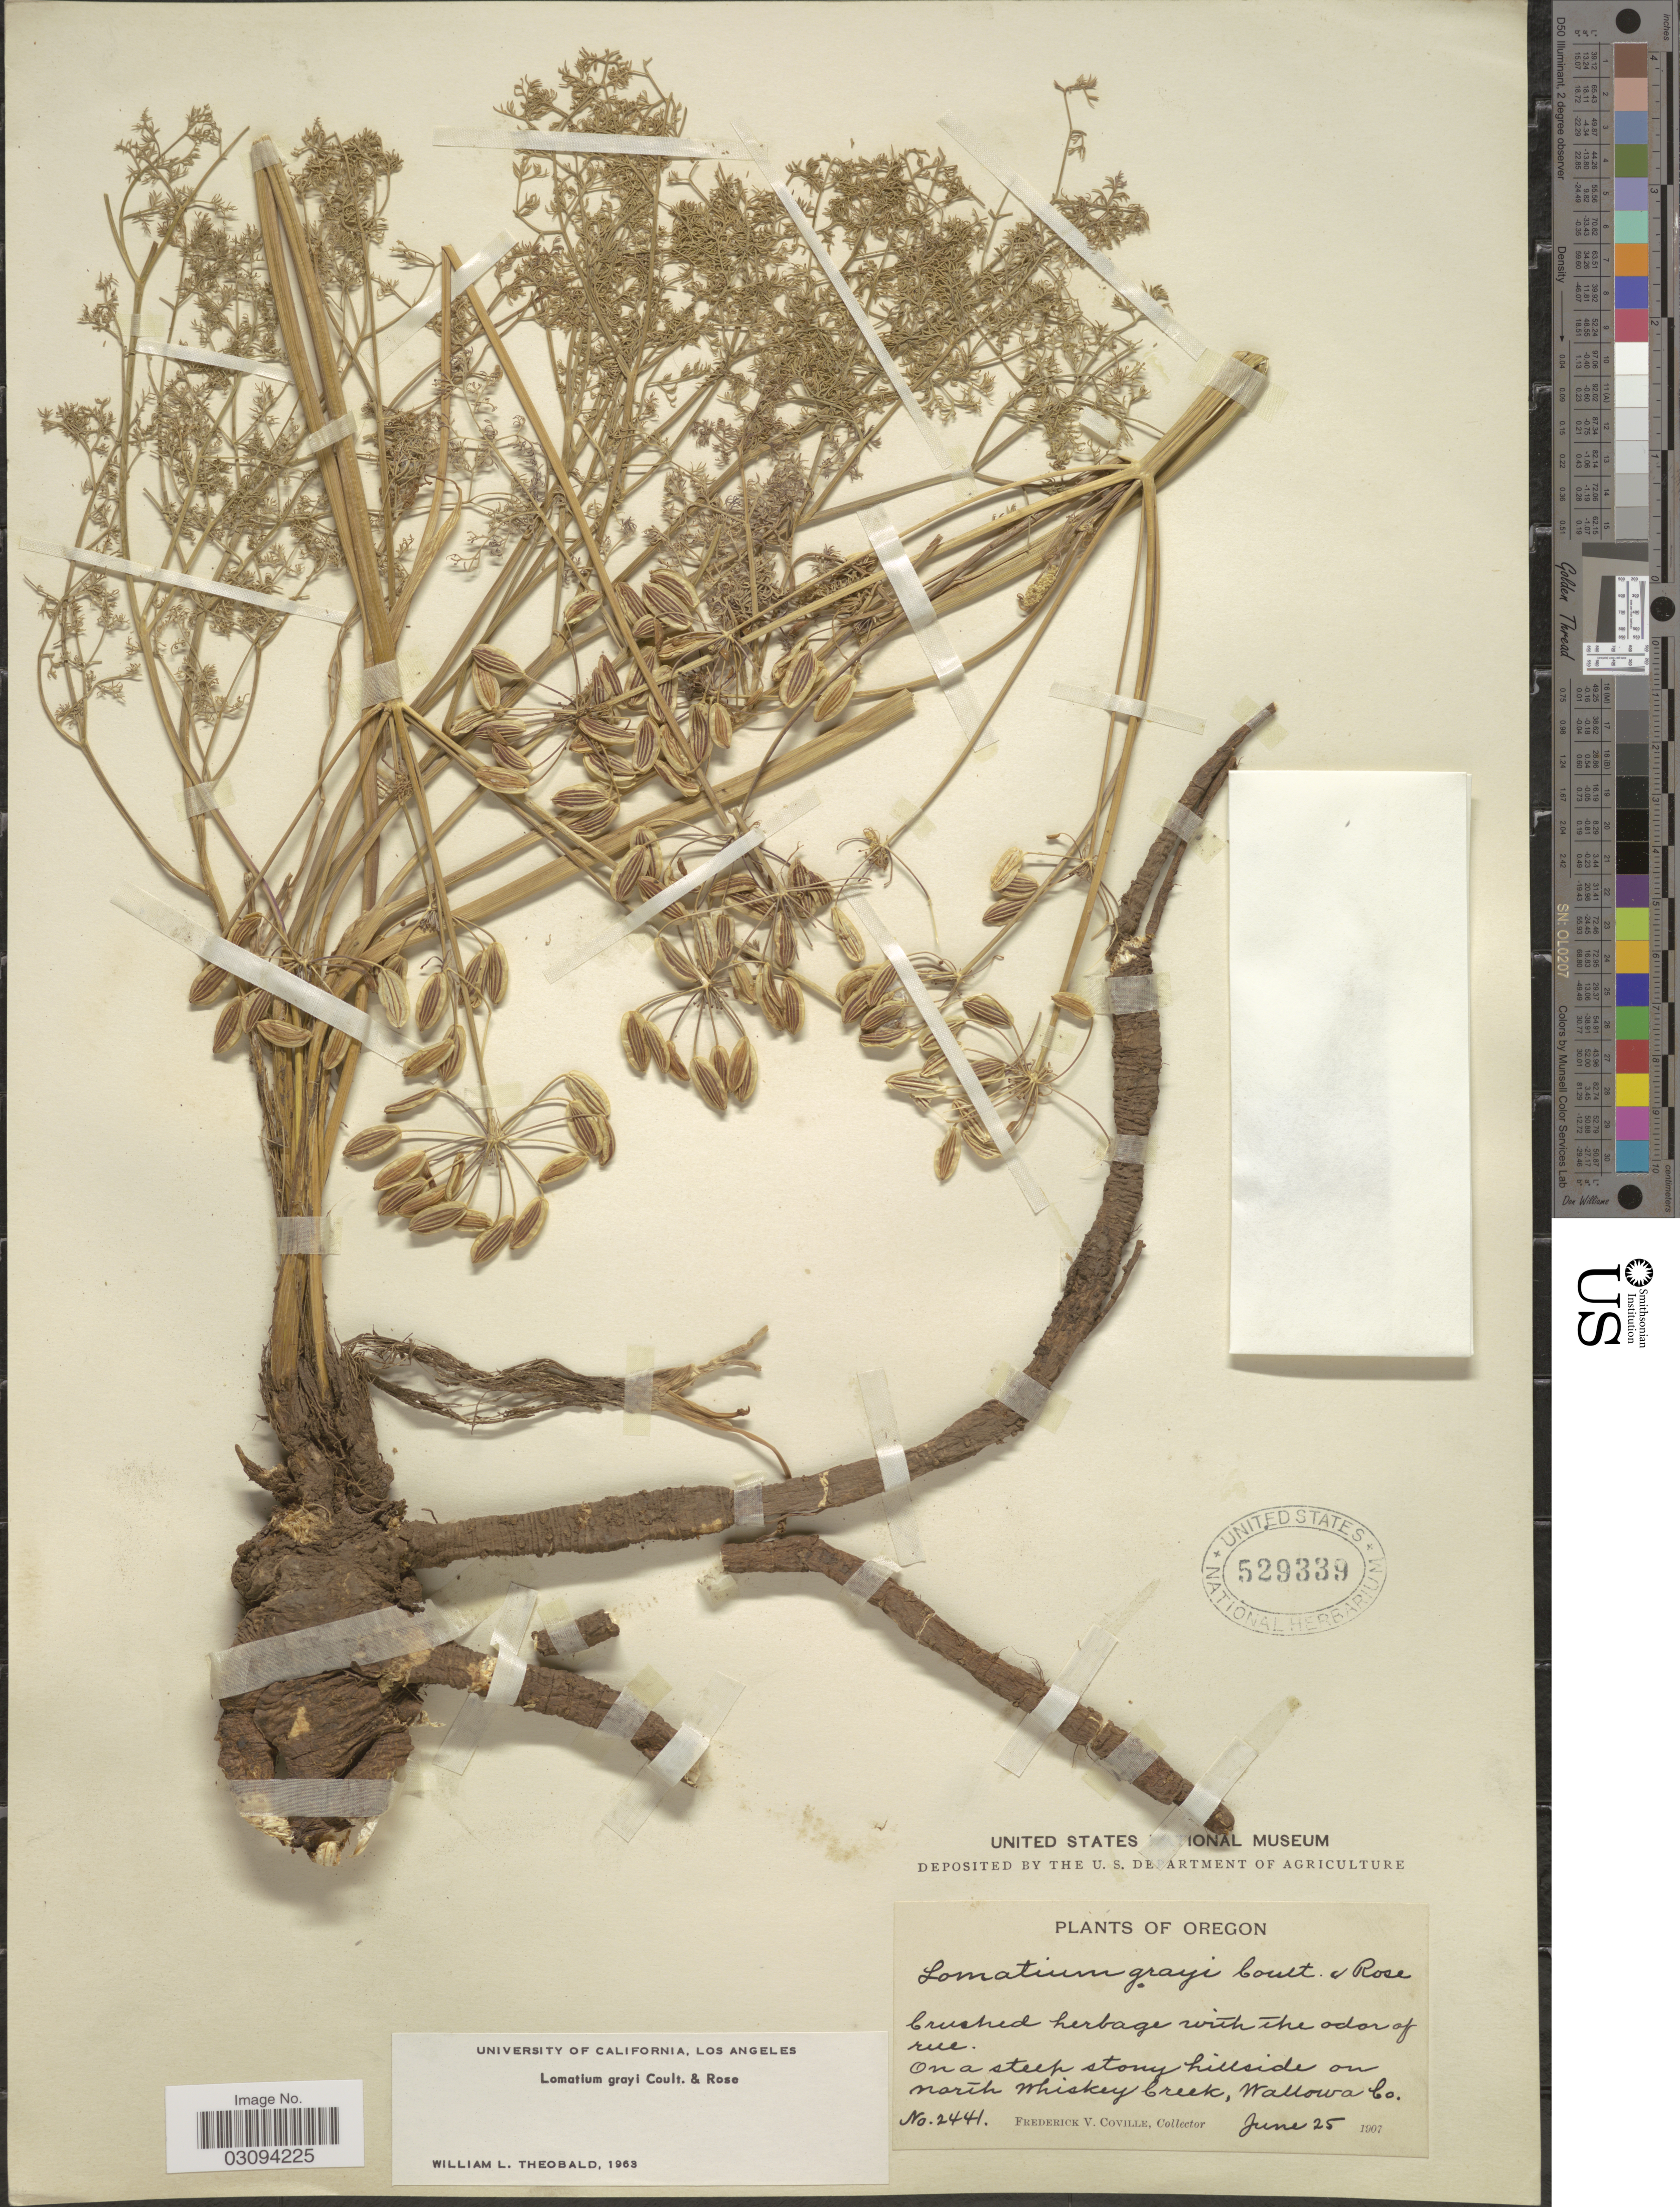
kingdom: Plantae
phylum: Tracheophyta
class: Magnoliopsida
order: Apiales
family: Apiaceae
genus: Lomatium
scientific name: Lomatium grayi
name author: (J.M. Coult. & Rose) J.M. Coult. & Rose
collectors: F. V. Coville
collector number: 2441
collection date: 1907-06-25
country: United States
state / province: Oregon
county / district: Wallowa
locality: On a steep stony hillside on north Whiskey Creek, Wallowa Co.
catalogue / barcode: US 529339